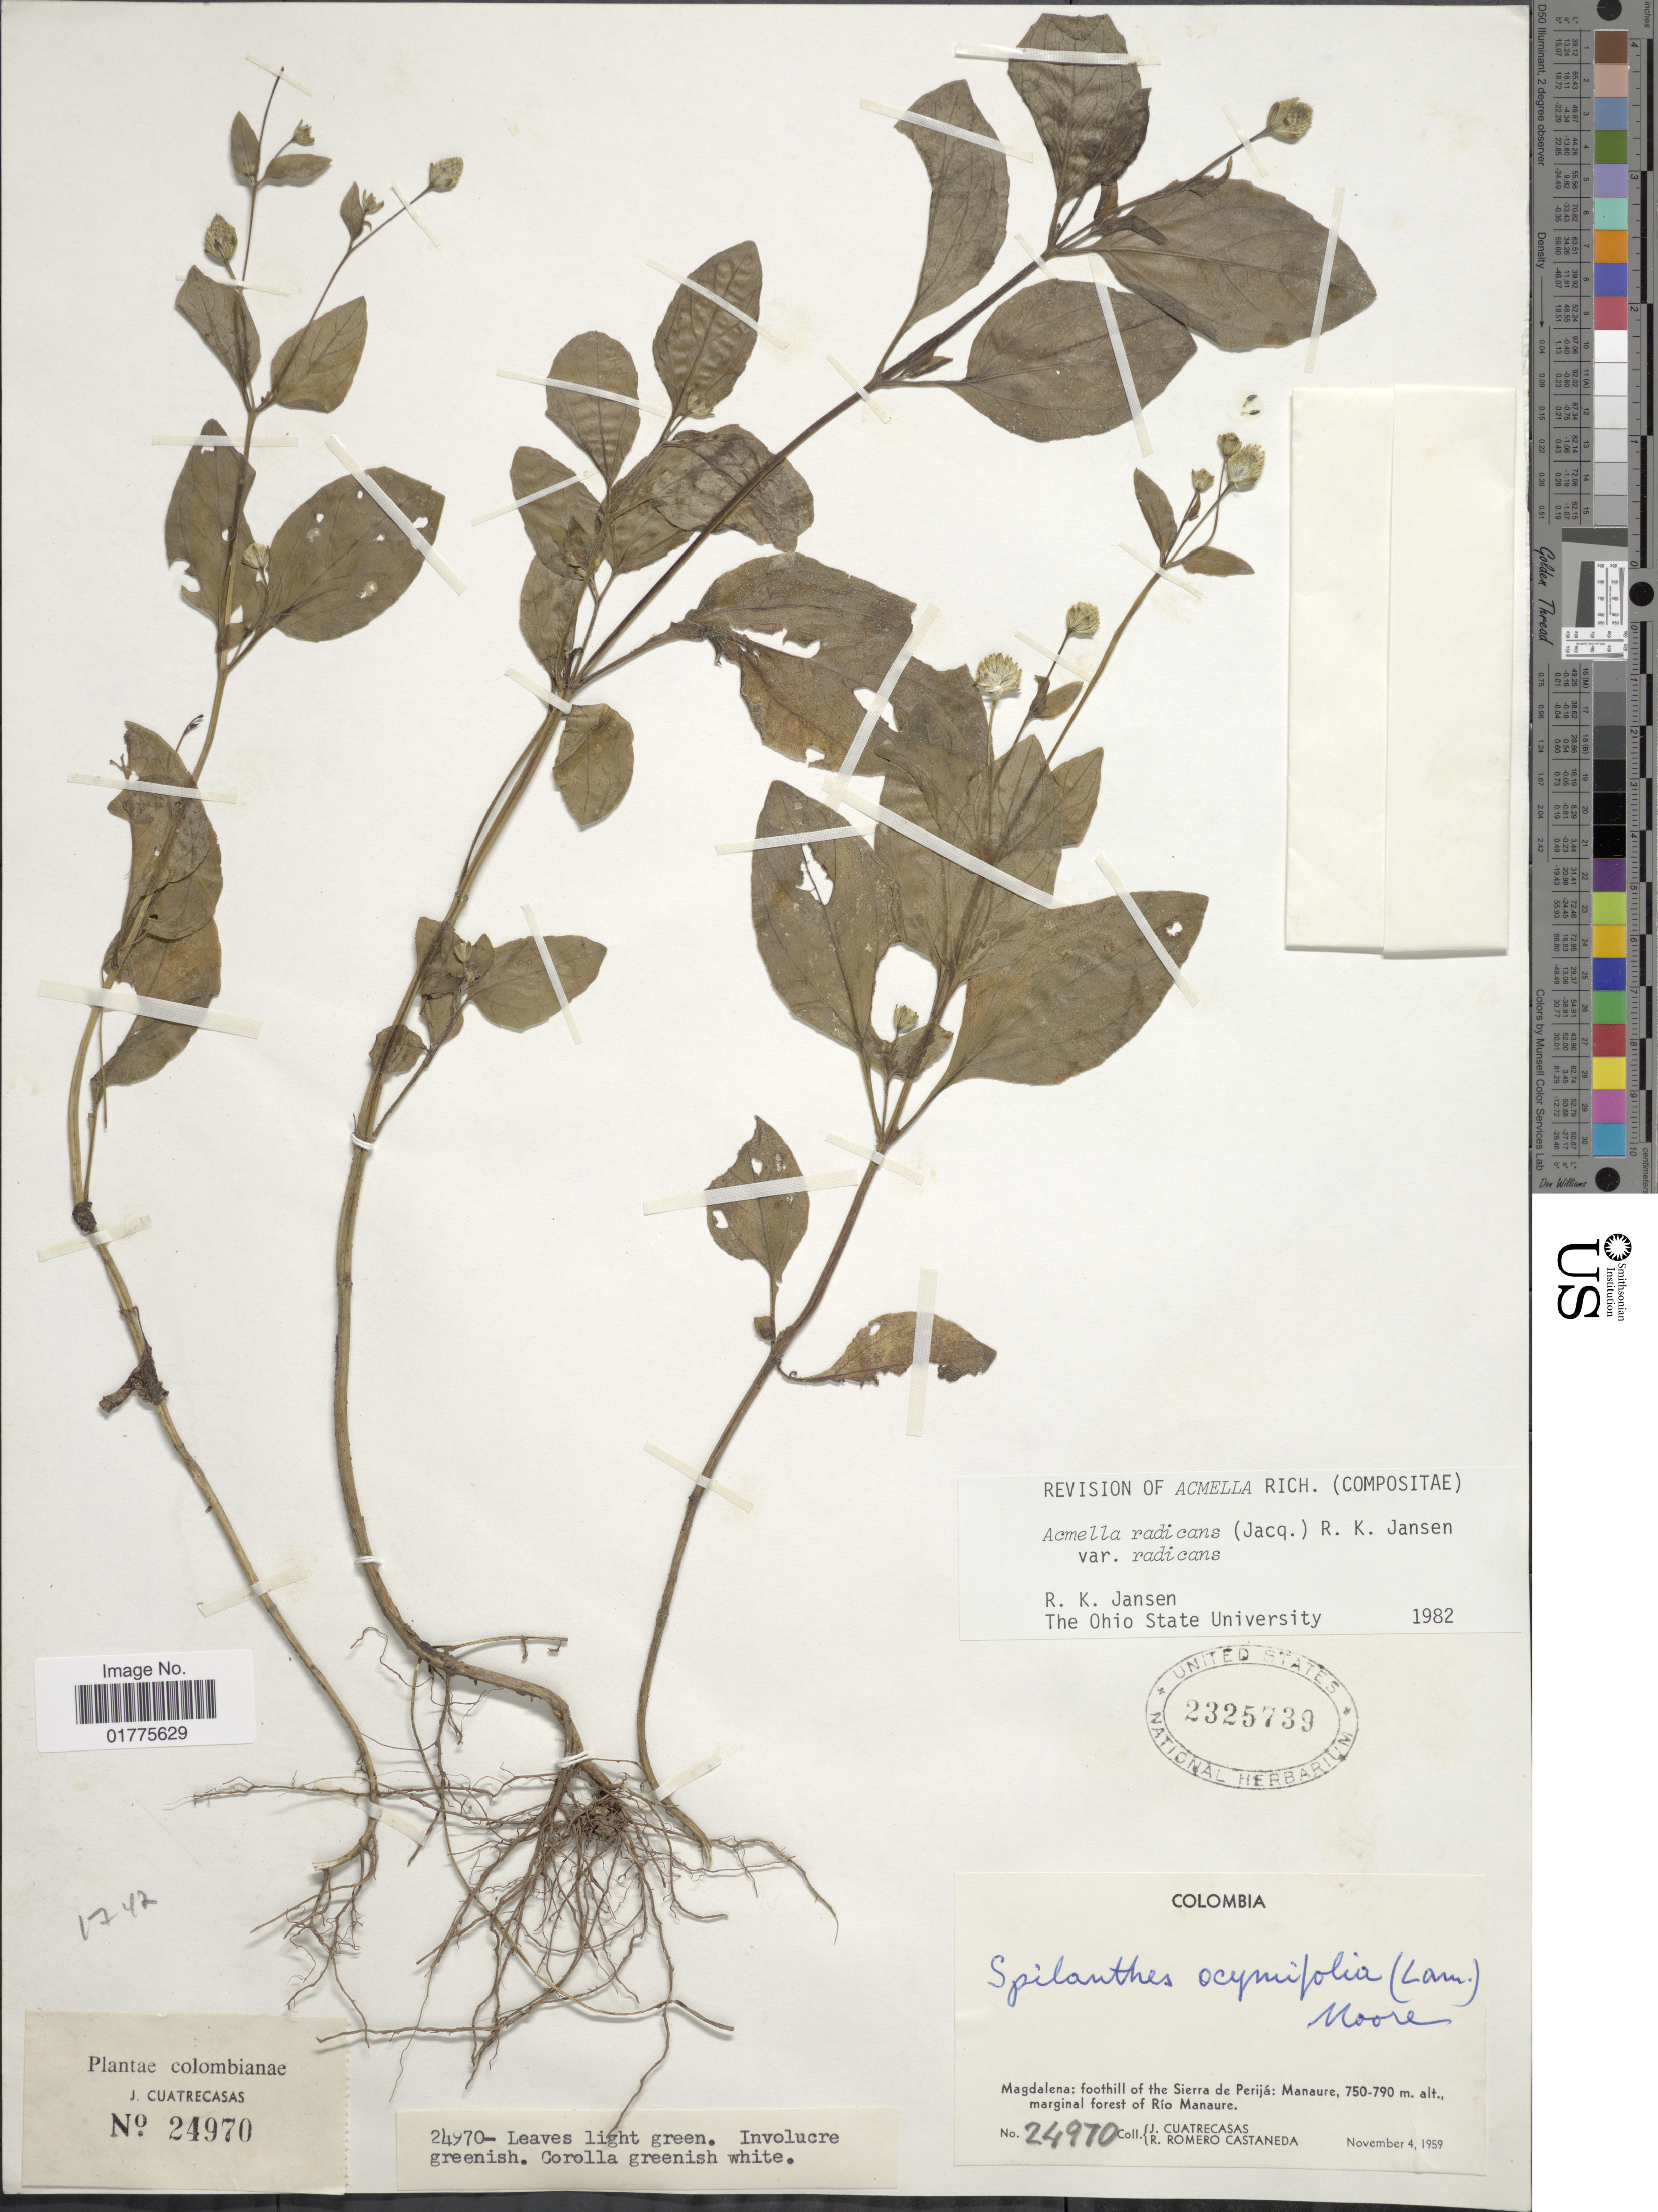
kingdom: Plantae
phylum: Tracheophyta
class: Magnoliopsida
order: Asterales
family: Asteraceae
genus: Acmella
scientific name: Acmella radicans var. radicans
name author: (Jacq.) R.K. Jansen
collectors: J. Cuatrecasas & R. Romero Castañeda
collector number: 24970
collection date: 1959-11-04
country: Colombia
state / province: Magdalena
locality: Foothill of the Sierra de Perijá: Manaure, marginal forest of Río Manaure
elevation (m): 750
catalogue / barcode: US 2325739